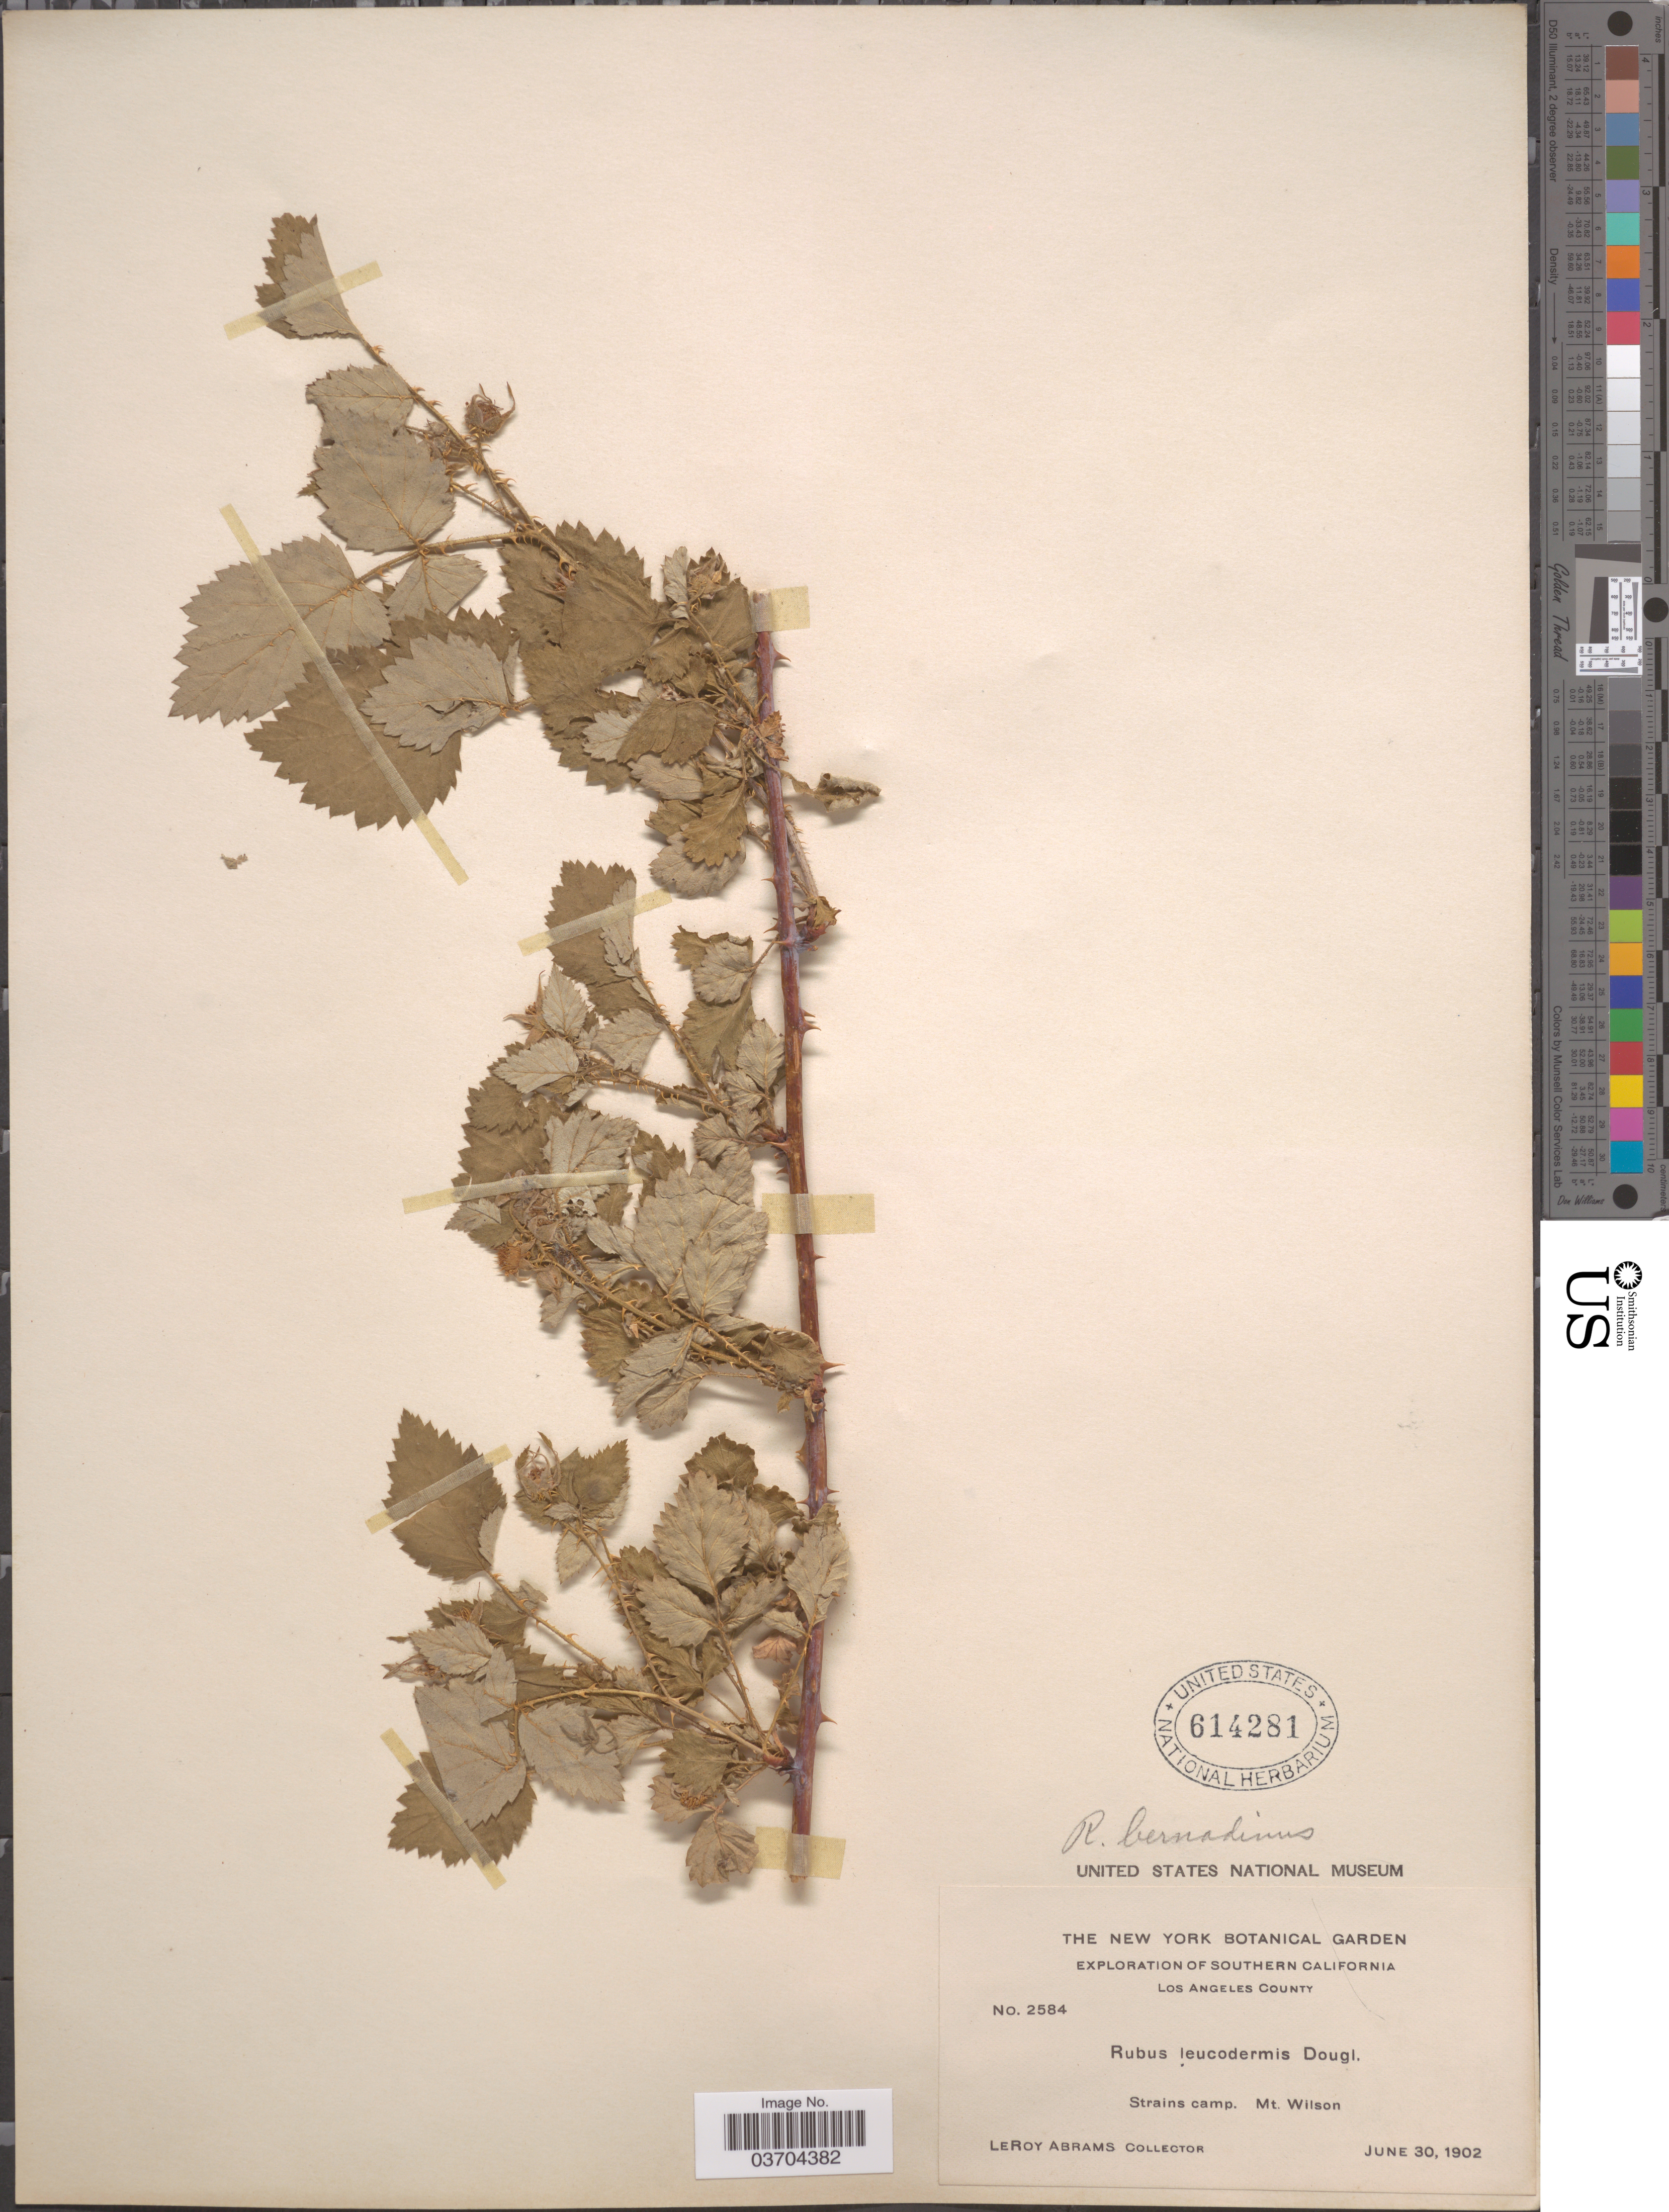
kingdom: Plantae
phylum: Tracheophyta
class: Magnoliopsida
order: Rosales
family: Rosaceae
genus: Rubus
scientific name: Rubus bernardinus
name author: (Greene) Fedde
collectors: L. Abrams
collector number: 2584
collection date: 1902-06-30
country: United States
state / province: California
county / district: Los Angeles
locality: Southern California. Los Angeles County. Strains camp. Mt. Wilson.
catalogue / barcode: US 614281